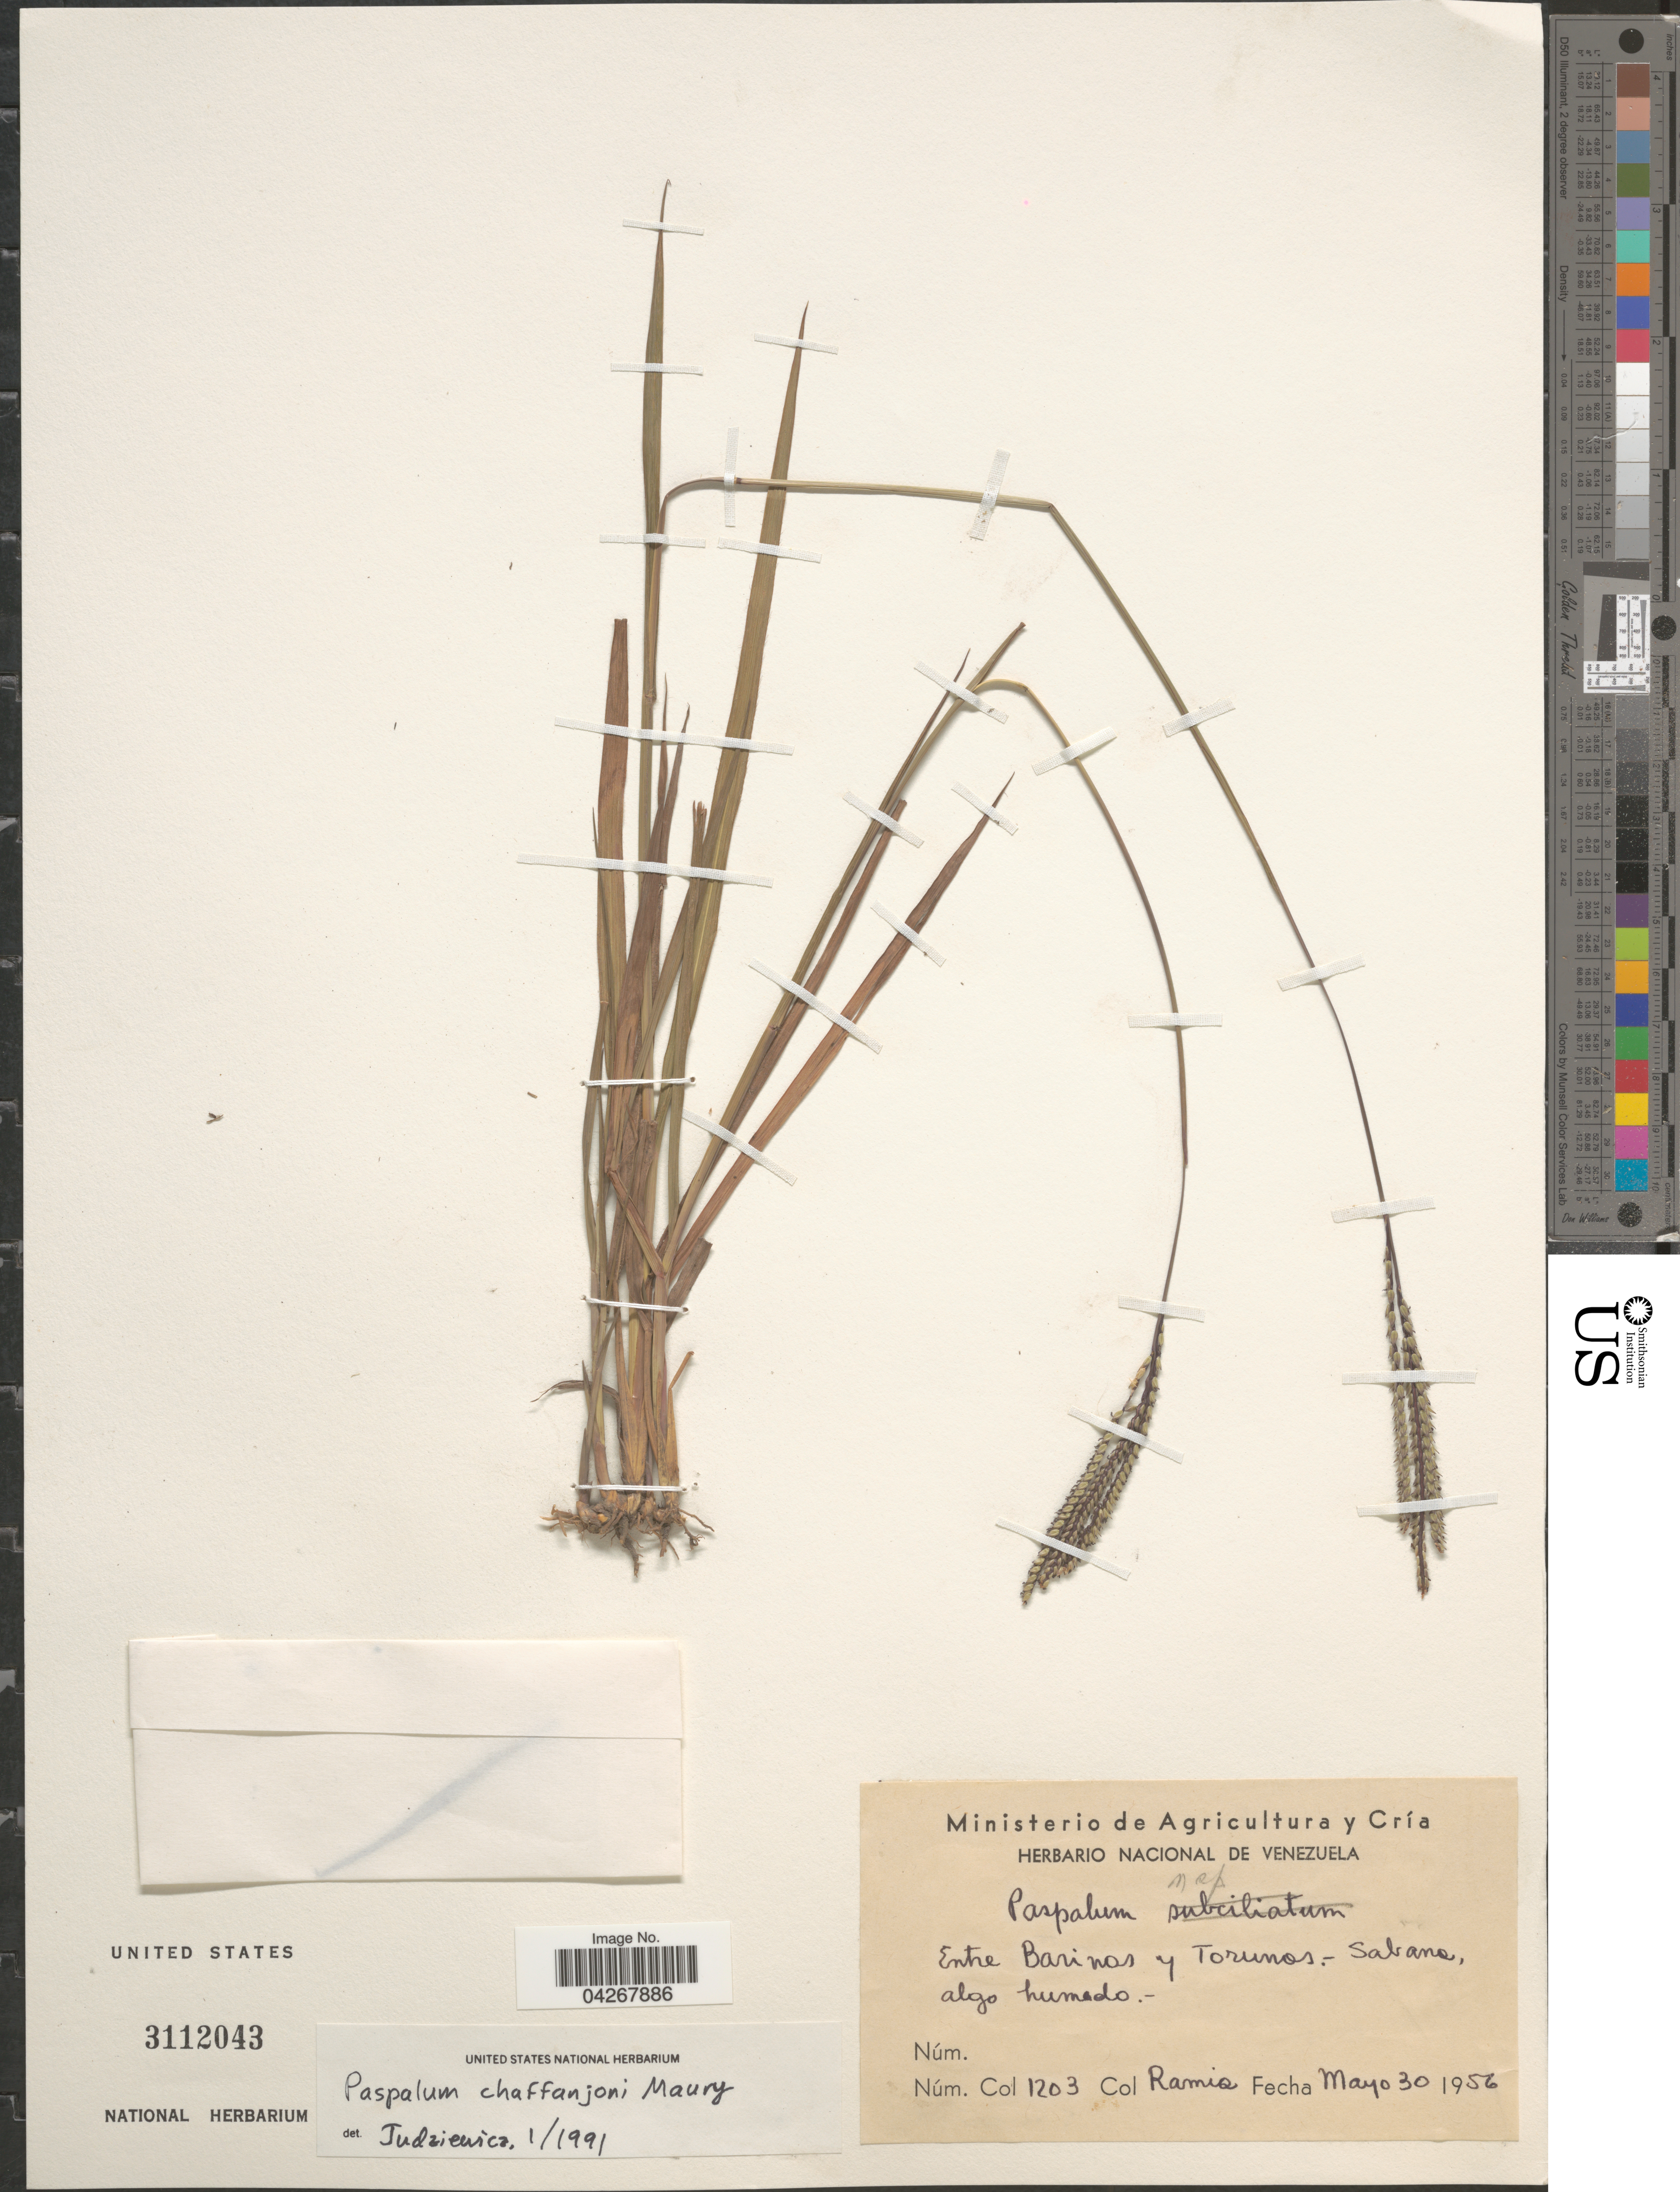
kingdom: Plantae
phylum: Tracheophyta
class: Liliopsida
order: Poales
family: Poaceae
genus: Paspalum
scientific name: Paspalum chaffanjonii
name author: Maury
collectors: Ramis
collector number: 1203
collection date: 1956-05-30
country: Venezuela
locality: Entre Barinos y Torunos - Sabana, algo humedo.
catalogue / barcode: US 3112043